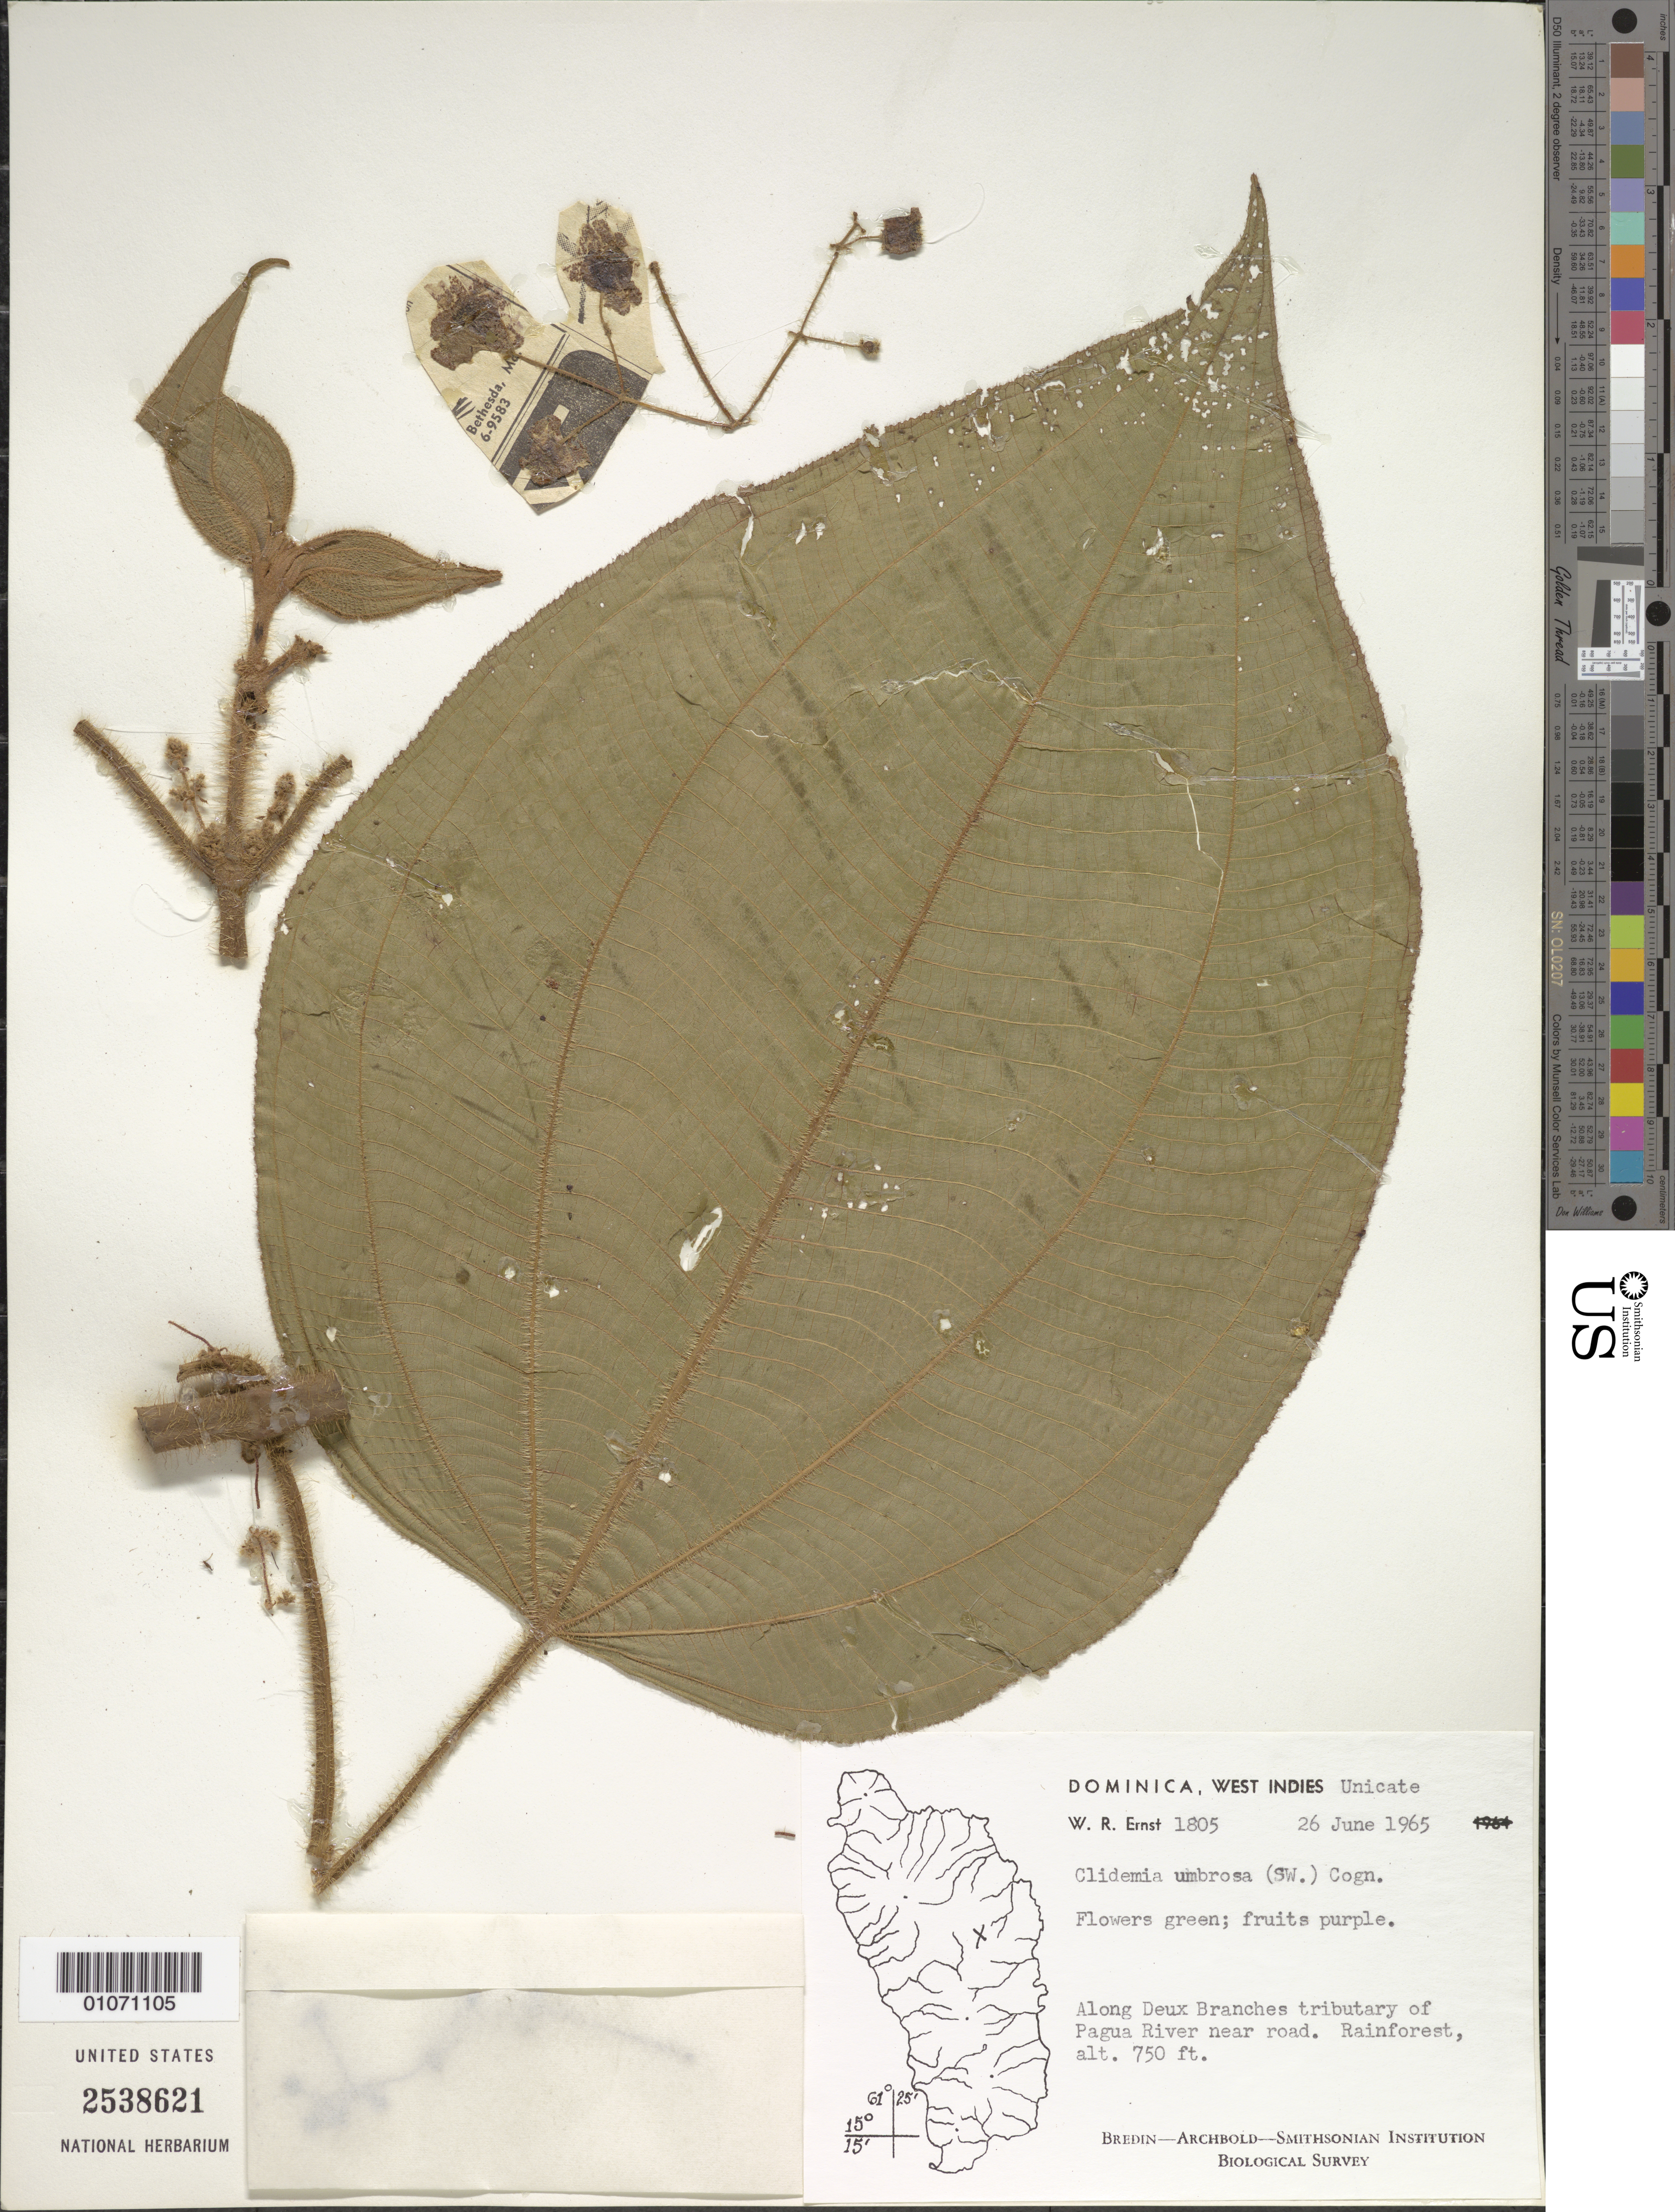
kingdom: Plantae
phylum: Tracheophyta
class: Magnoliopsida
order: Myrtales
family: Melastomataceae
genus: Clidemia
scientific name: Clidemia umbrosa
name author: (Sw.) Cogn.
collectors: W. R. Ernst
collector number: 1805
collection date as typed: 26 Jun 1965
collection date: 1965-06-26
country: Dominica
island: Dominica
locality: Deux Branches tributary of Pagua River near road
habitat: Rainforest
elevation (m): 229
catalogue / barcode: US 2538621